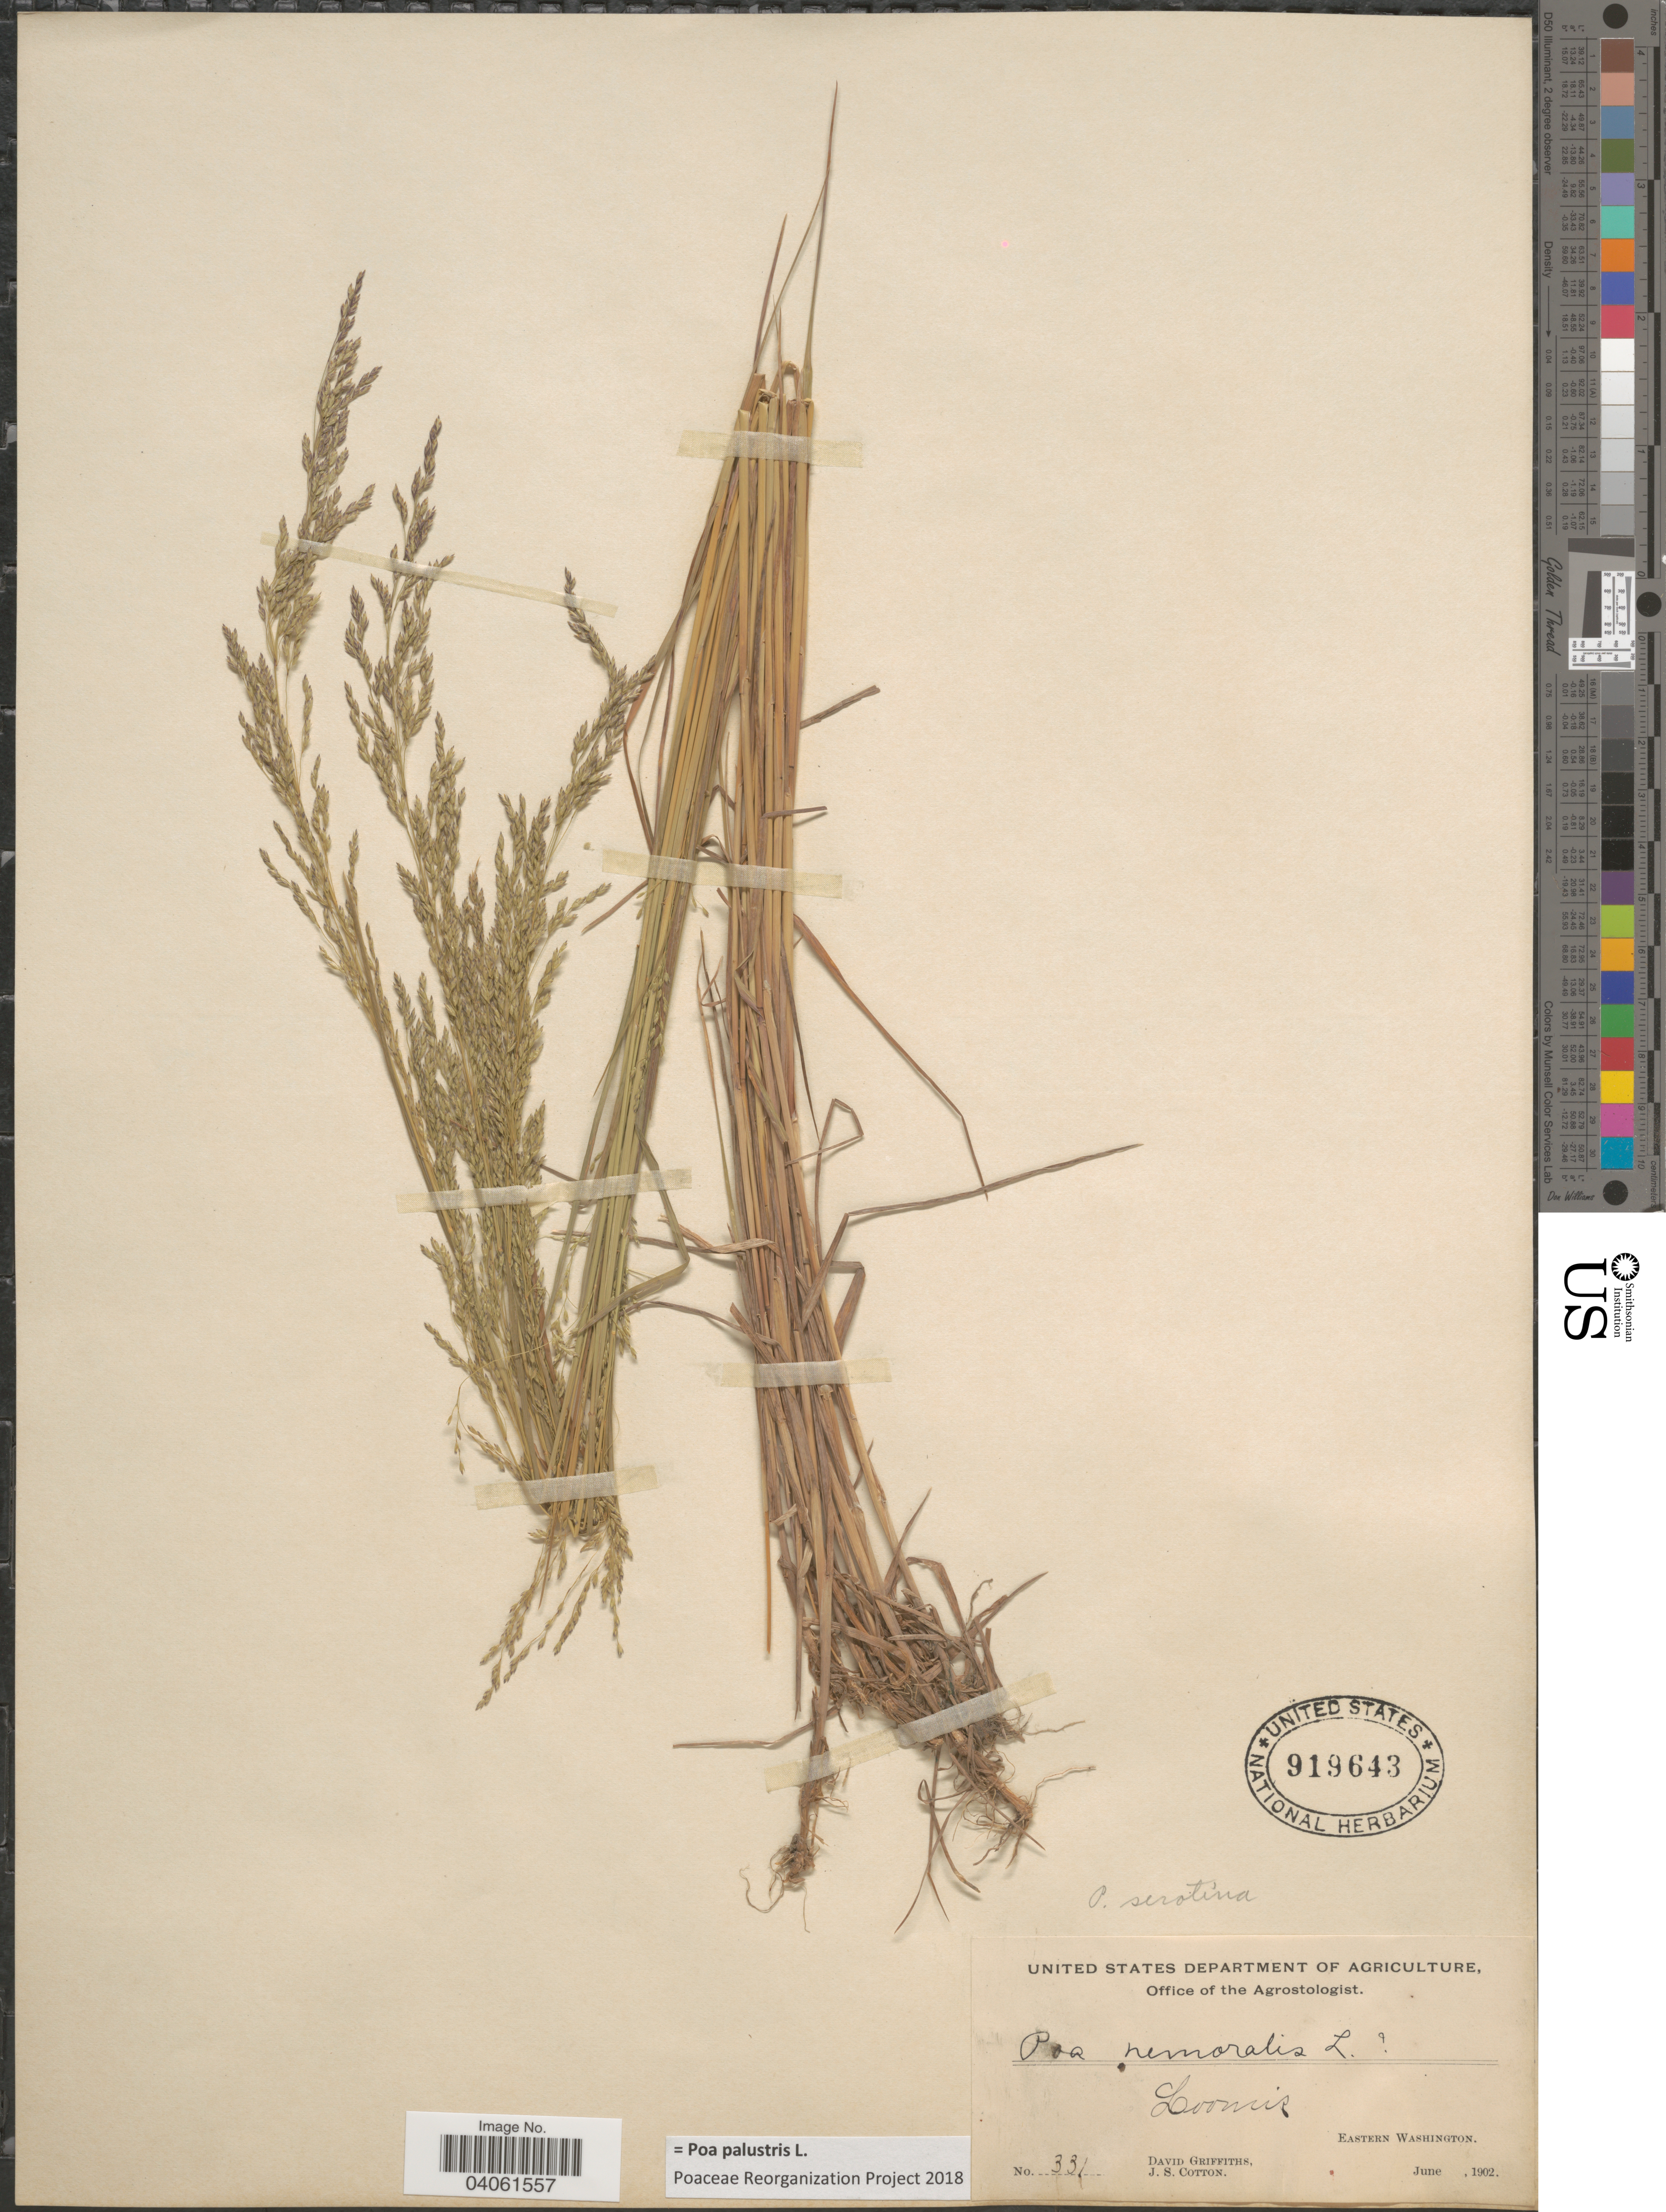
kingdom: Plantae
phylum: Tracheophyta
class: Liliopsida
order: Poales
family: Poaceae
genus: Poa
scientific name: Poa palustris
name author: L.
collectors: D. Griffiths & J. S. Cotton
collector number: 331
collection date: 1902-06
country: United States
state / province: Washington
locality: Loomis, Eastern Washington.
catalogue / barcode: US 919643